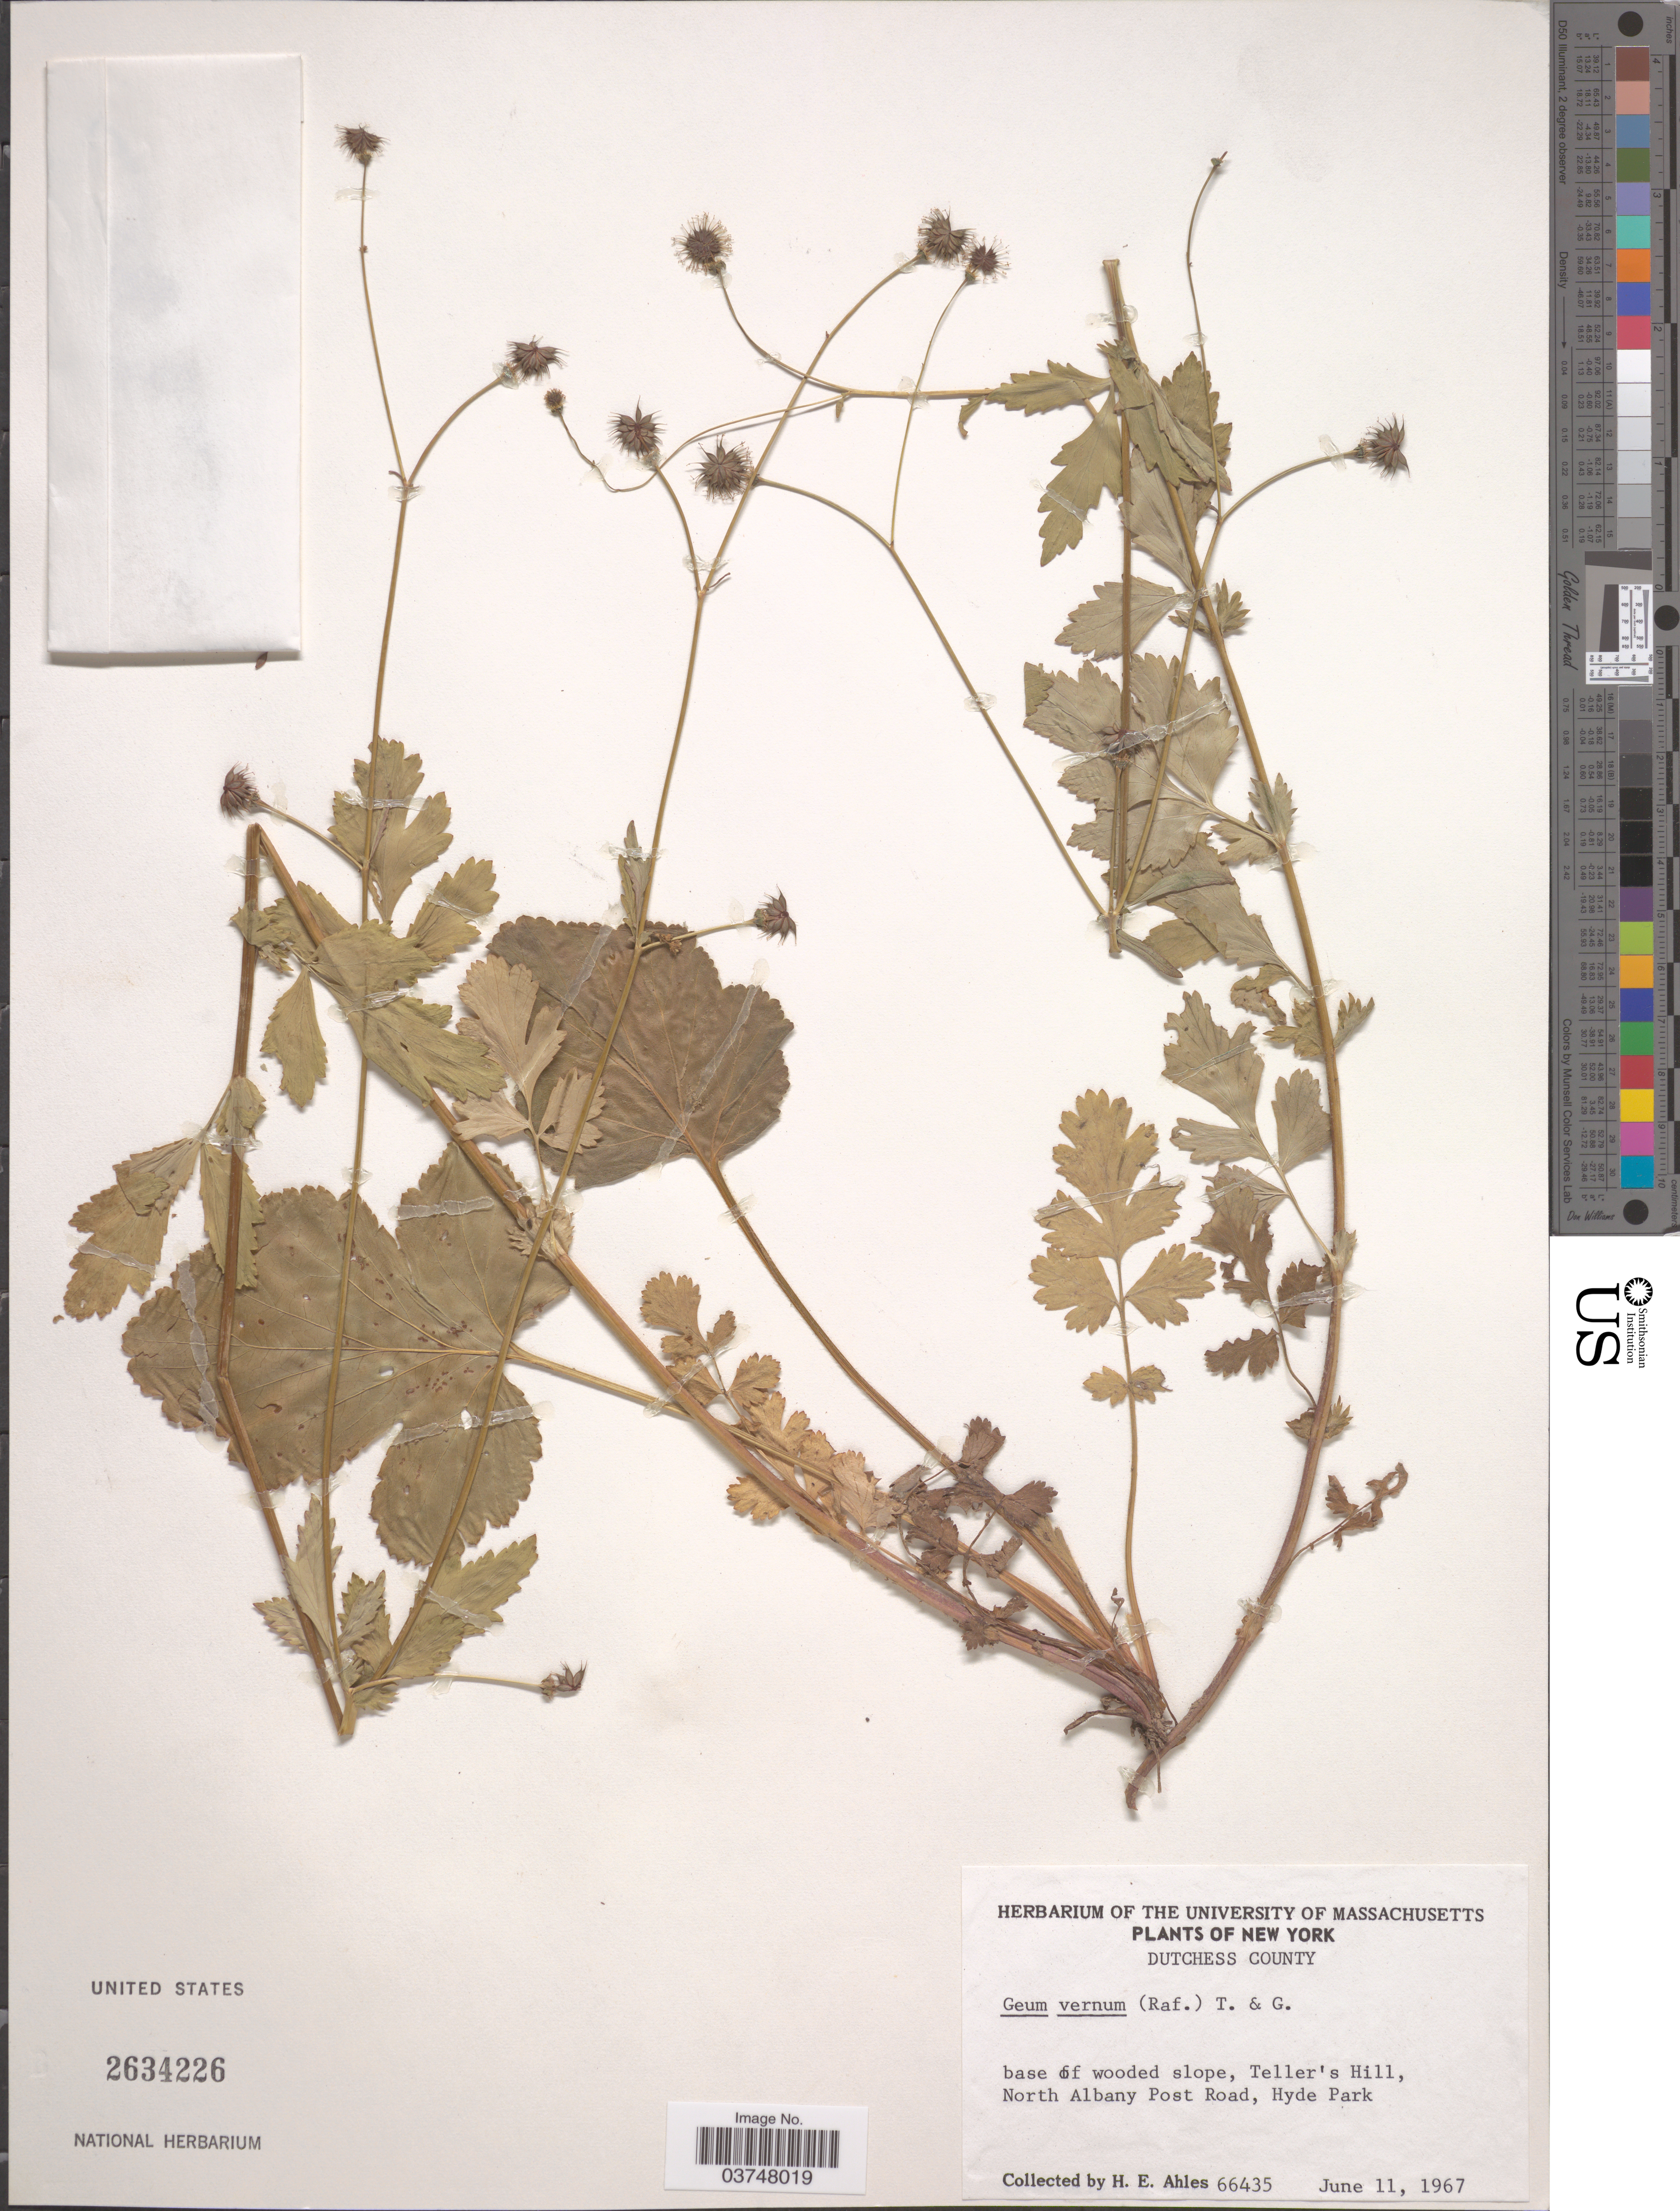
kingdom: Plantae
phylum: Tracheophyta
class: Magnoliopsida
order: Rosales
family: Rosaceae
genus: Geum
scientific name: Geum vernum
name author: (Raf.) Torr. & A. Gray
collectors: H. E. Ahles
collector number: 66435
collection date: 1967-06-11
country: United States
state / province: New York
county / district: Albany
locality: Dutchess County. Base of wooded slope, Teller's Hill, North Albany Post Road, Hyde Park.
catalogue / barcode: US 2634226